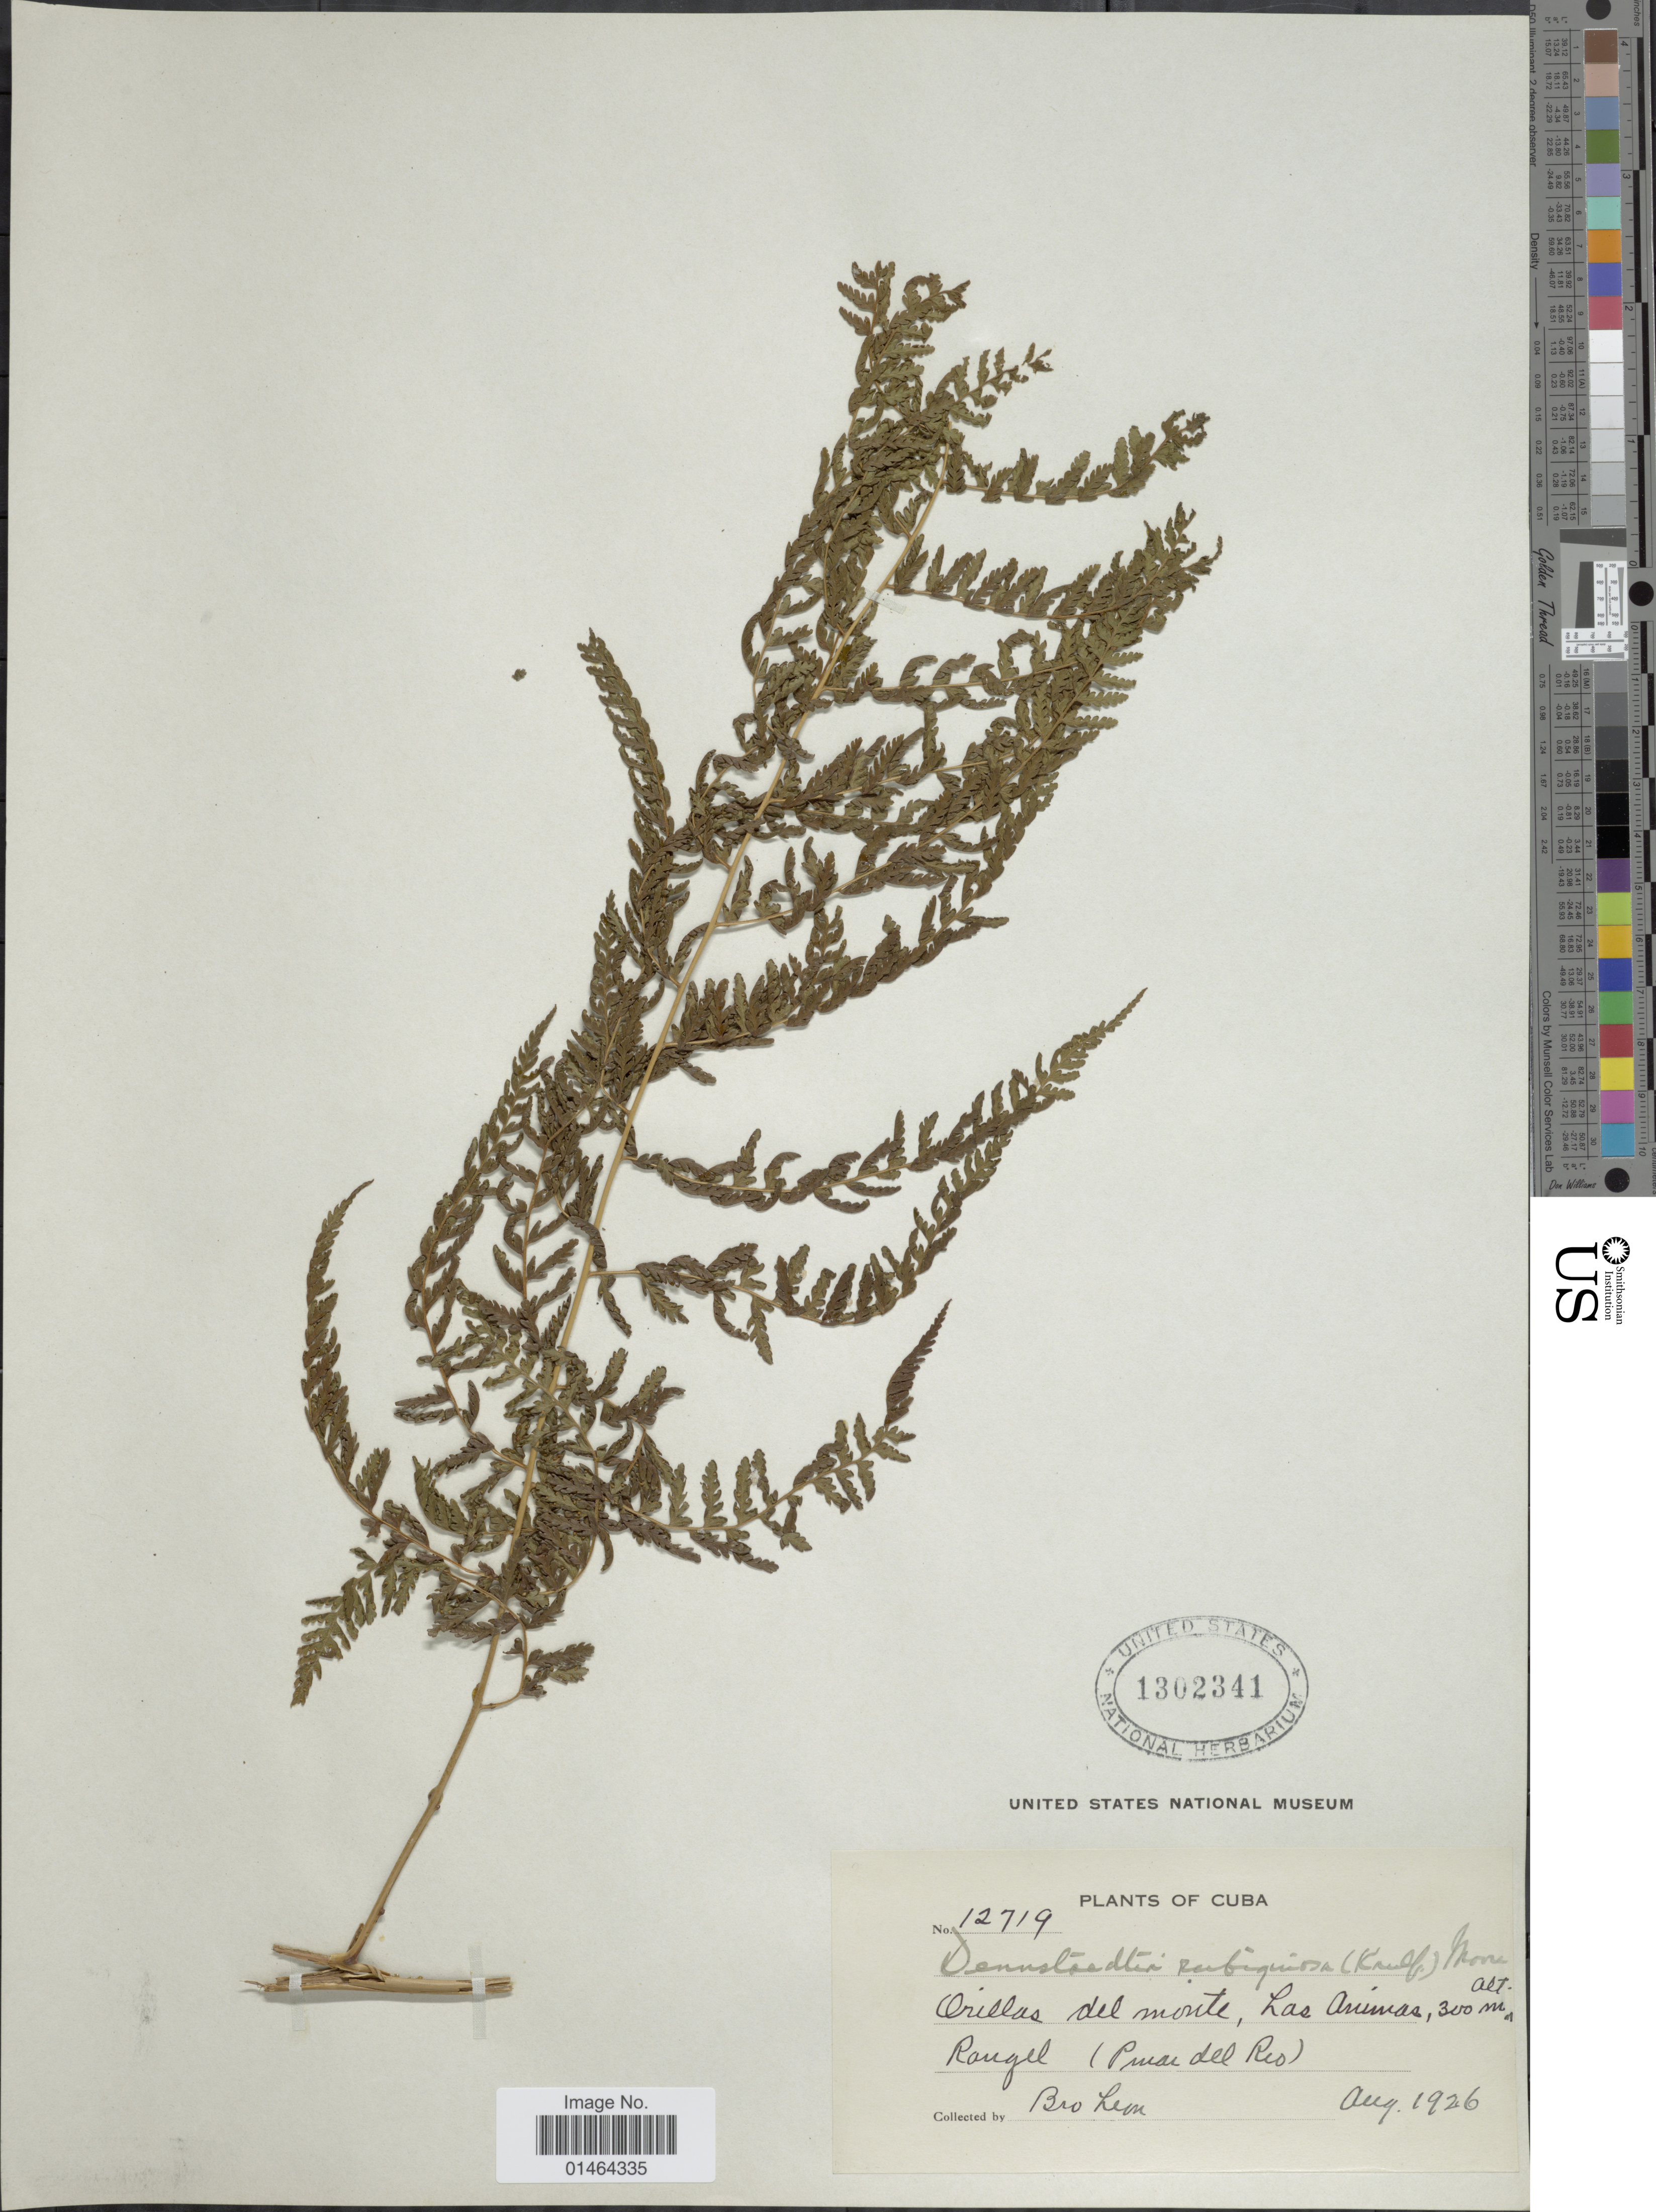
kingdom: Plantae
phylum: Tracheophyta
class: Polypodiopsida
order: Polypodiales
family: Dennstaedtiaceae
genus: Dennstaedtia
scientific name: Dennstaedtia cicutaria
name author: (Sw.) T. Moore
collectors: Bro. León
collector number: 12719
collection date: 1926-08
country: Cuba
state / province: Pinar del Río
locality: Orillas del monte, Las Animas, Rangel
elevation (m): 300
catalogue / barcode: US 1302341